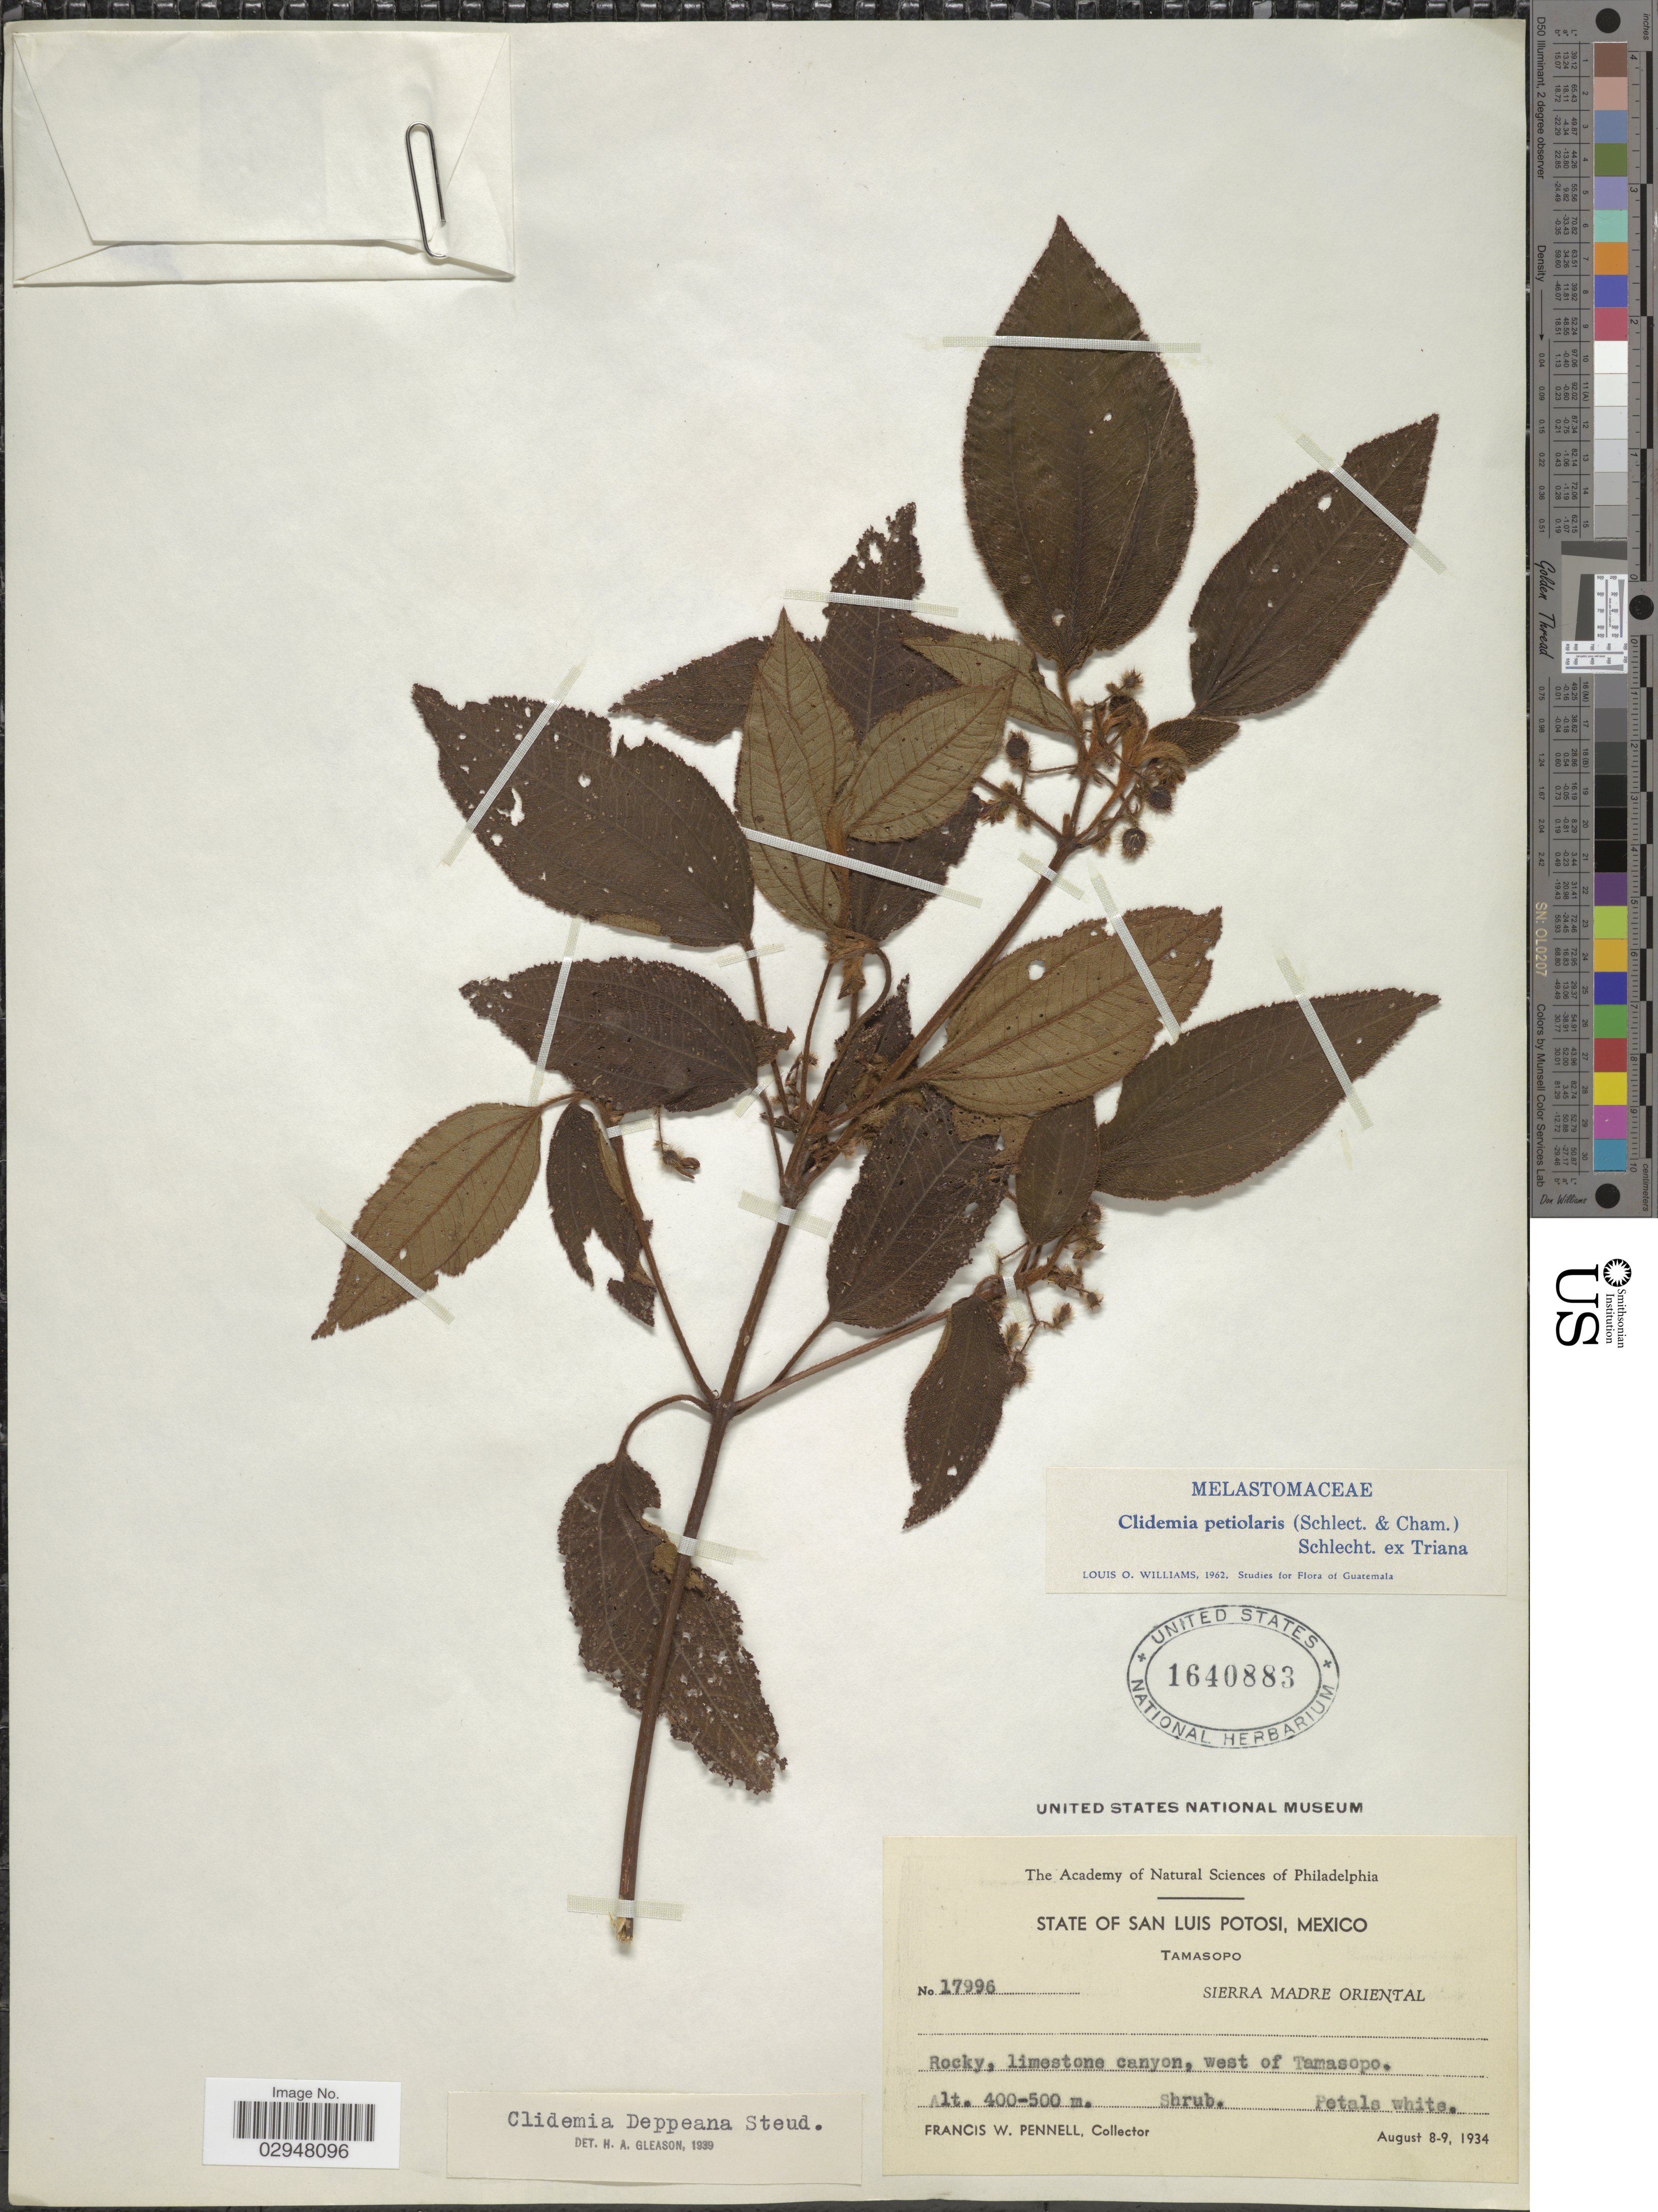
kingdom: Plantae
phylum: Tracheophyta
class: Magnoliopsida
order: Myrtales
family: Melastomataceae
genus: Clidemia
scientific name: Clidemia petiolaris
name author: (Schltdl. & Cham.) Schltdl. ex Triana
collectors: F. W. Pennell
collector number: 17996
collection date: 1934-08-08/1934-08-09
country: Mexico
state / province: San Luis Potosí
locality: Tamasopo. Sierra Madre Oriental. West of Tamasopo.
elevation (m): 400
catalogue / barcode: US 1640883